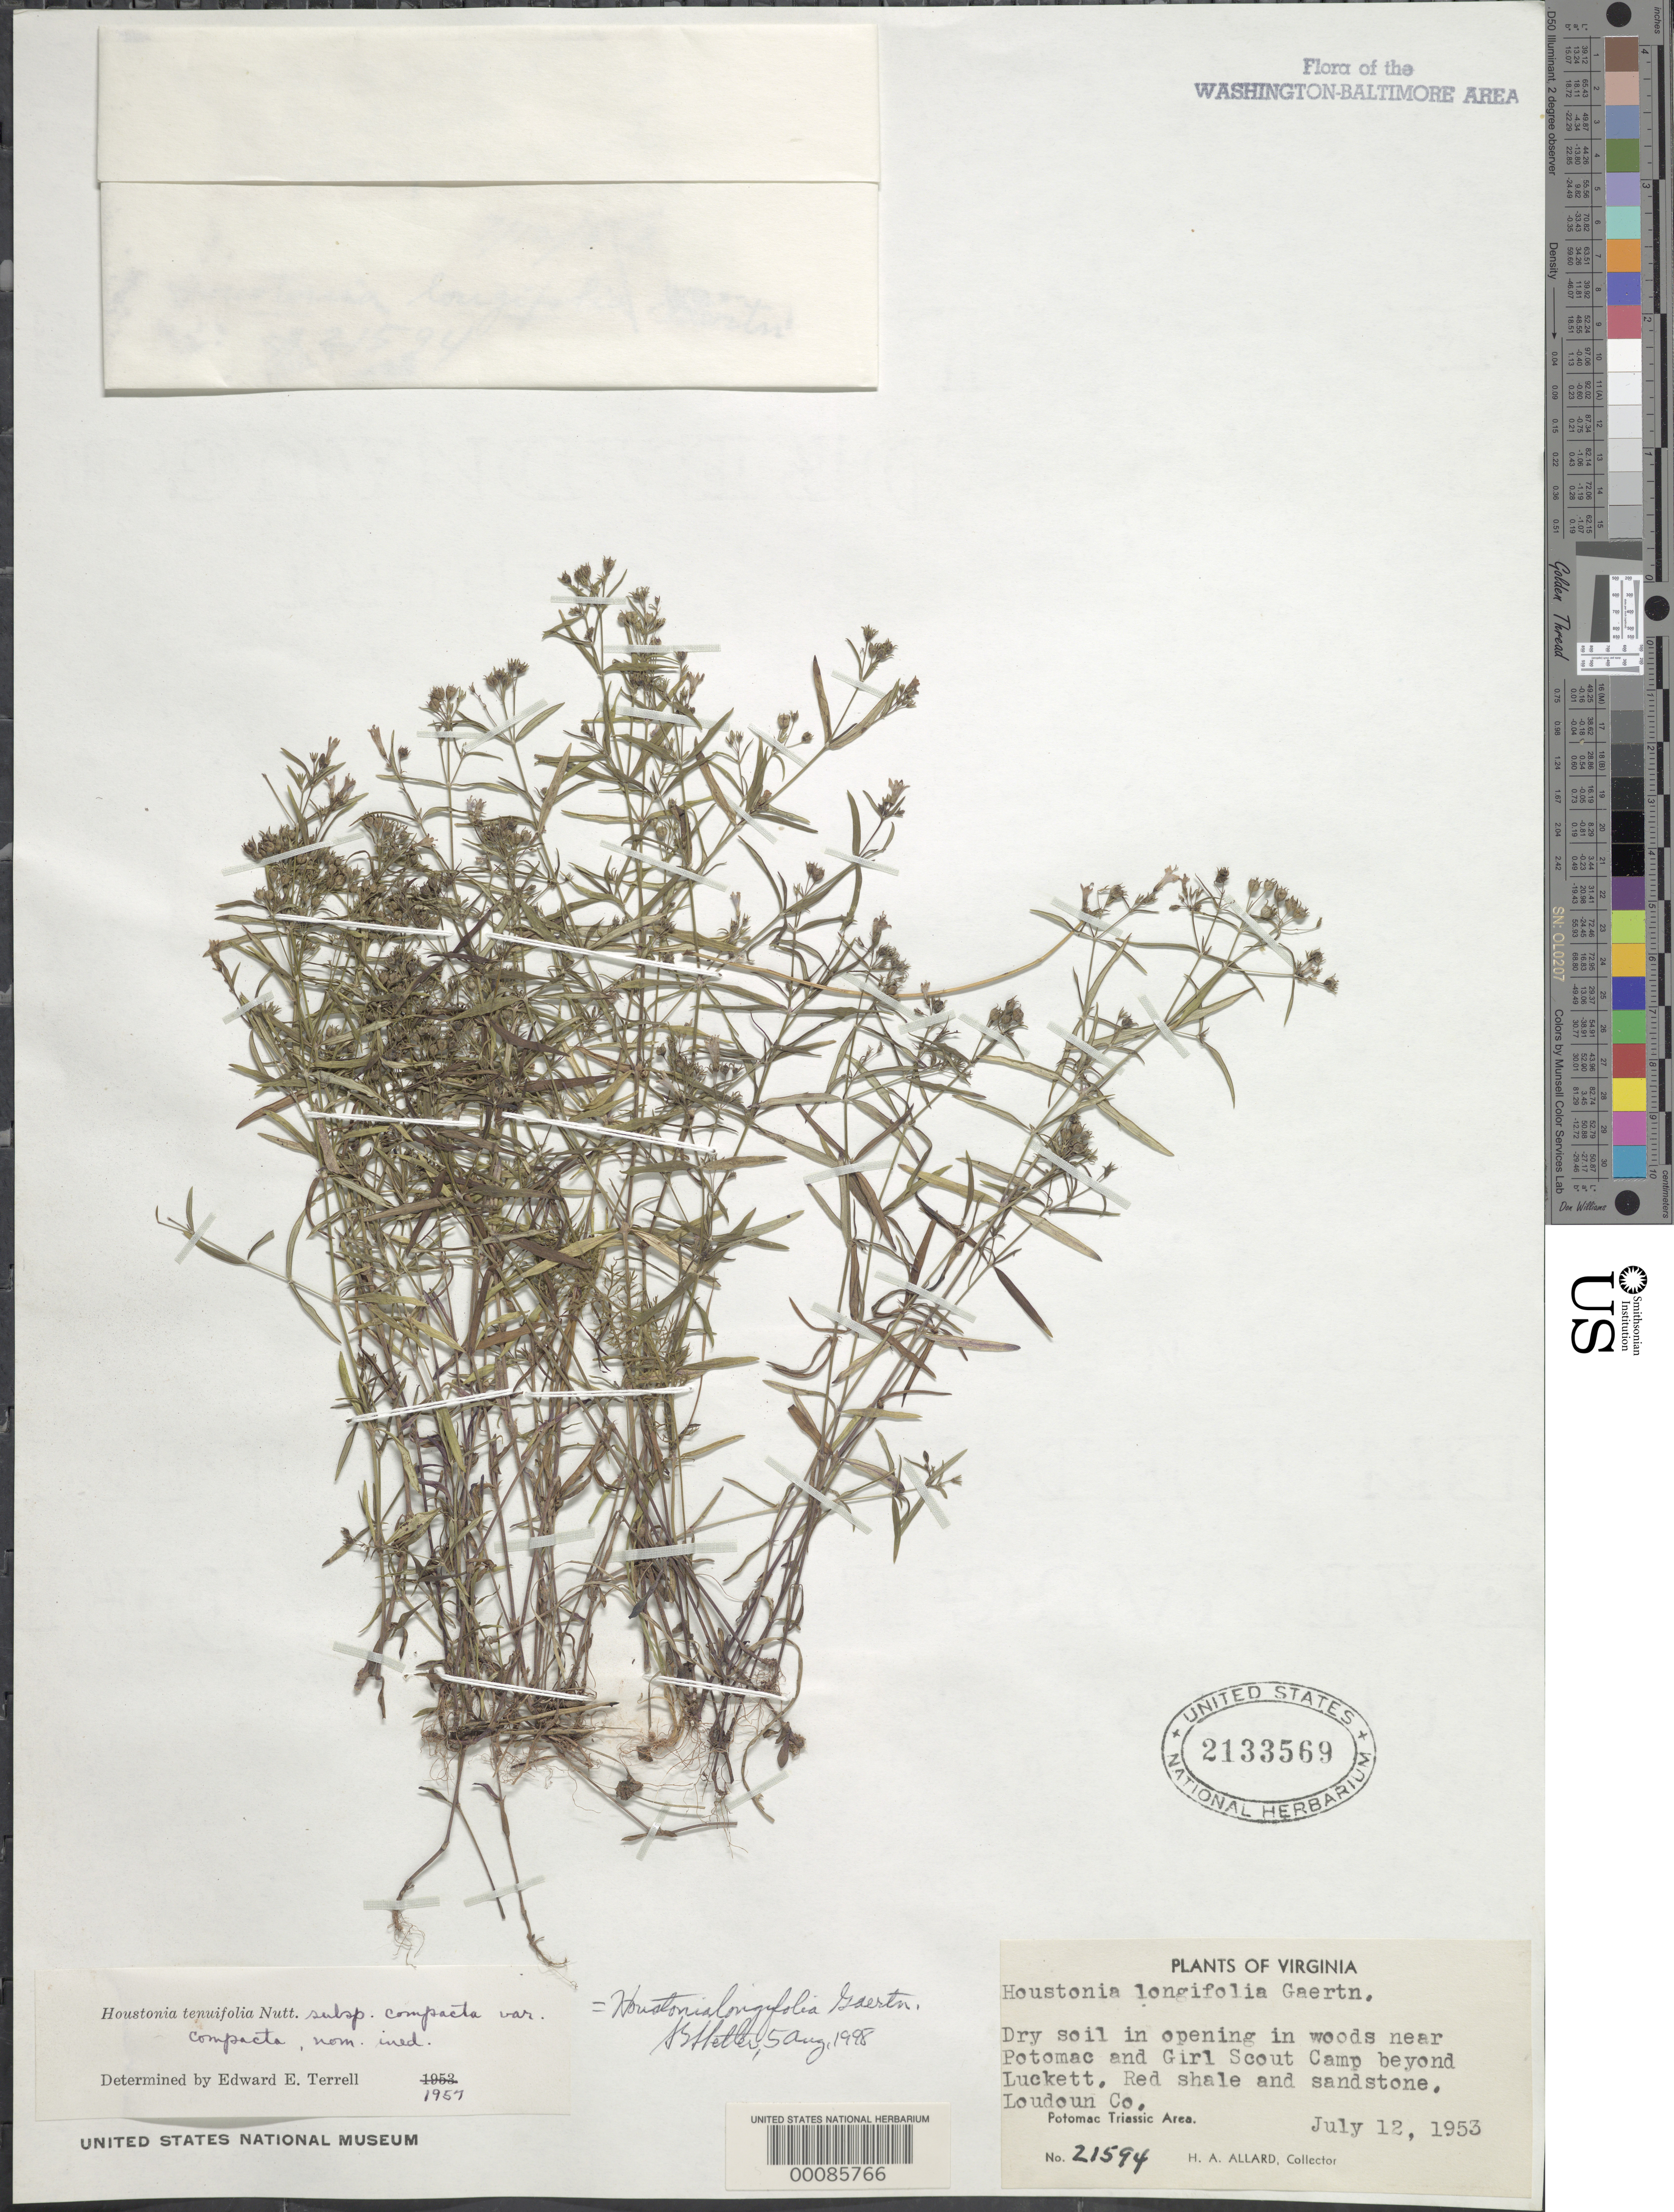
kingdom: Plantae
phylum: Tracheophyta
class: Magnoliopsida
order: Gentianales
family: Rubiaceae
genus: Houstonia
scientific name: Houstonia longifolia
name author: Gaertn.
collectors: H. A. Allard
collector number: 21594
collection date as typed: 12 Jul 1953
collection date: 1953-07-12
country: United States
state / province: Virginia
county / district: Loudoun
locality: Beyond Luckett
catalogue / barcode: US 2133569